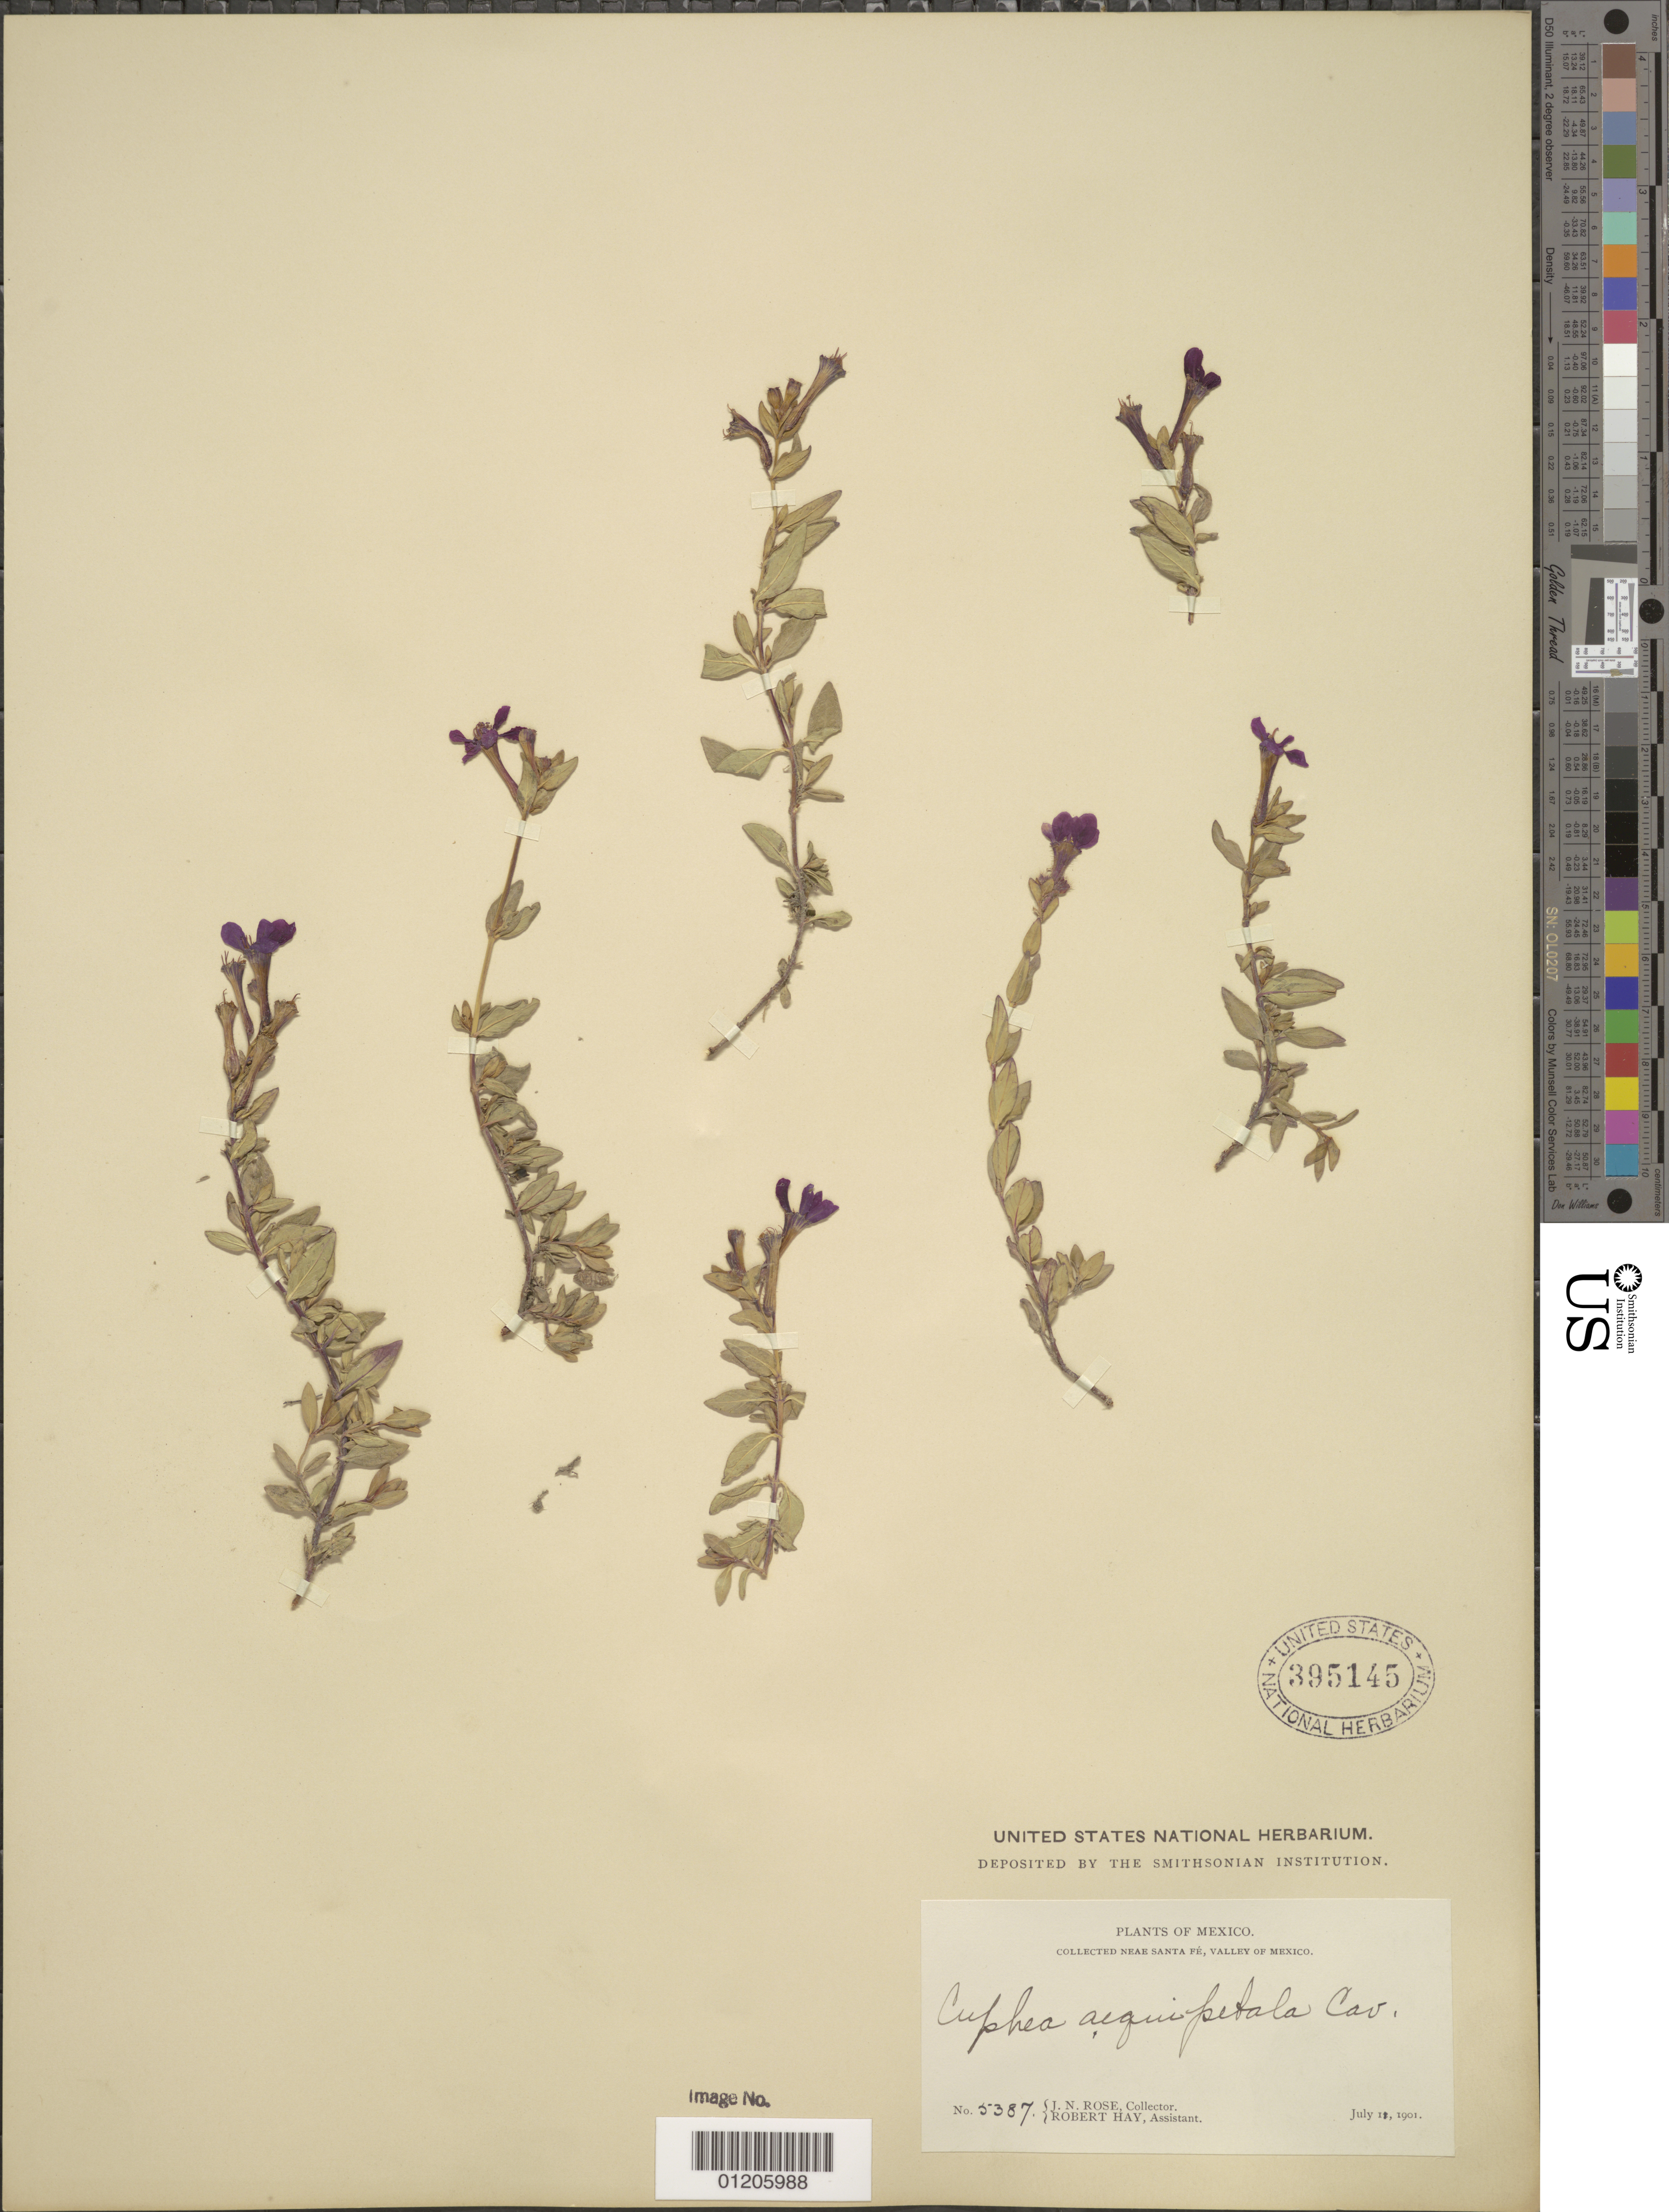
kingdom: Plantae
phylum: Tracheophyta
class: Magnoliopsida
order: Myrtales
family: Lythraceae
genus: Cuphea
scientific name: Cuphea aequipetala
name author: Cav.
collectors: J. N. Rose & R. Hay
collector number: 5387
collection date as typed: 11 Jul 1901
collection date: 1901-07-11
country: Mexico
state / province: Distrito Federal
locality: Near Santa Fé, Valley of Mexico.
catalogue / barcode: US 395145